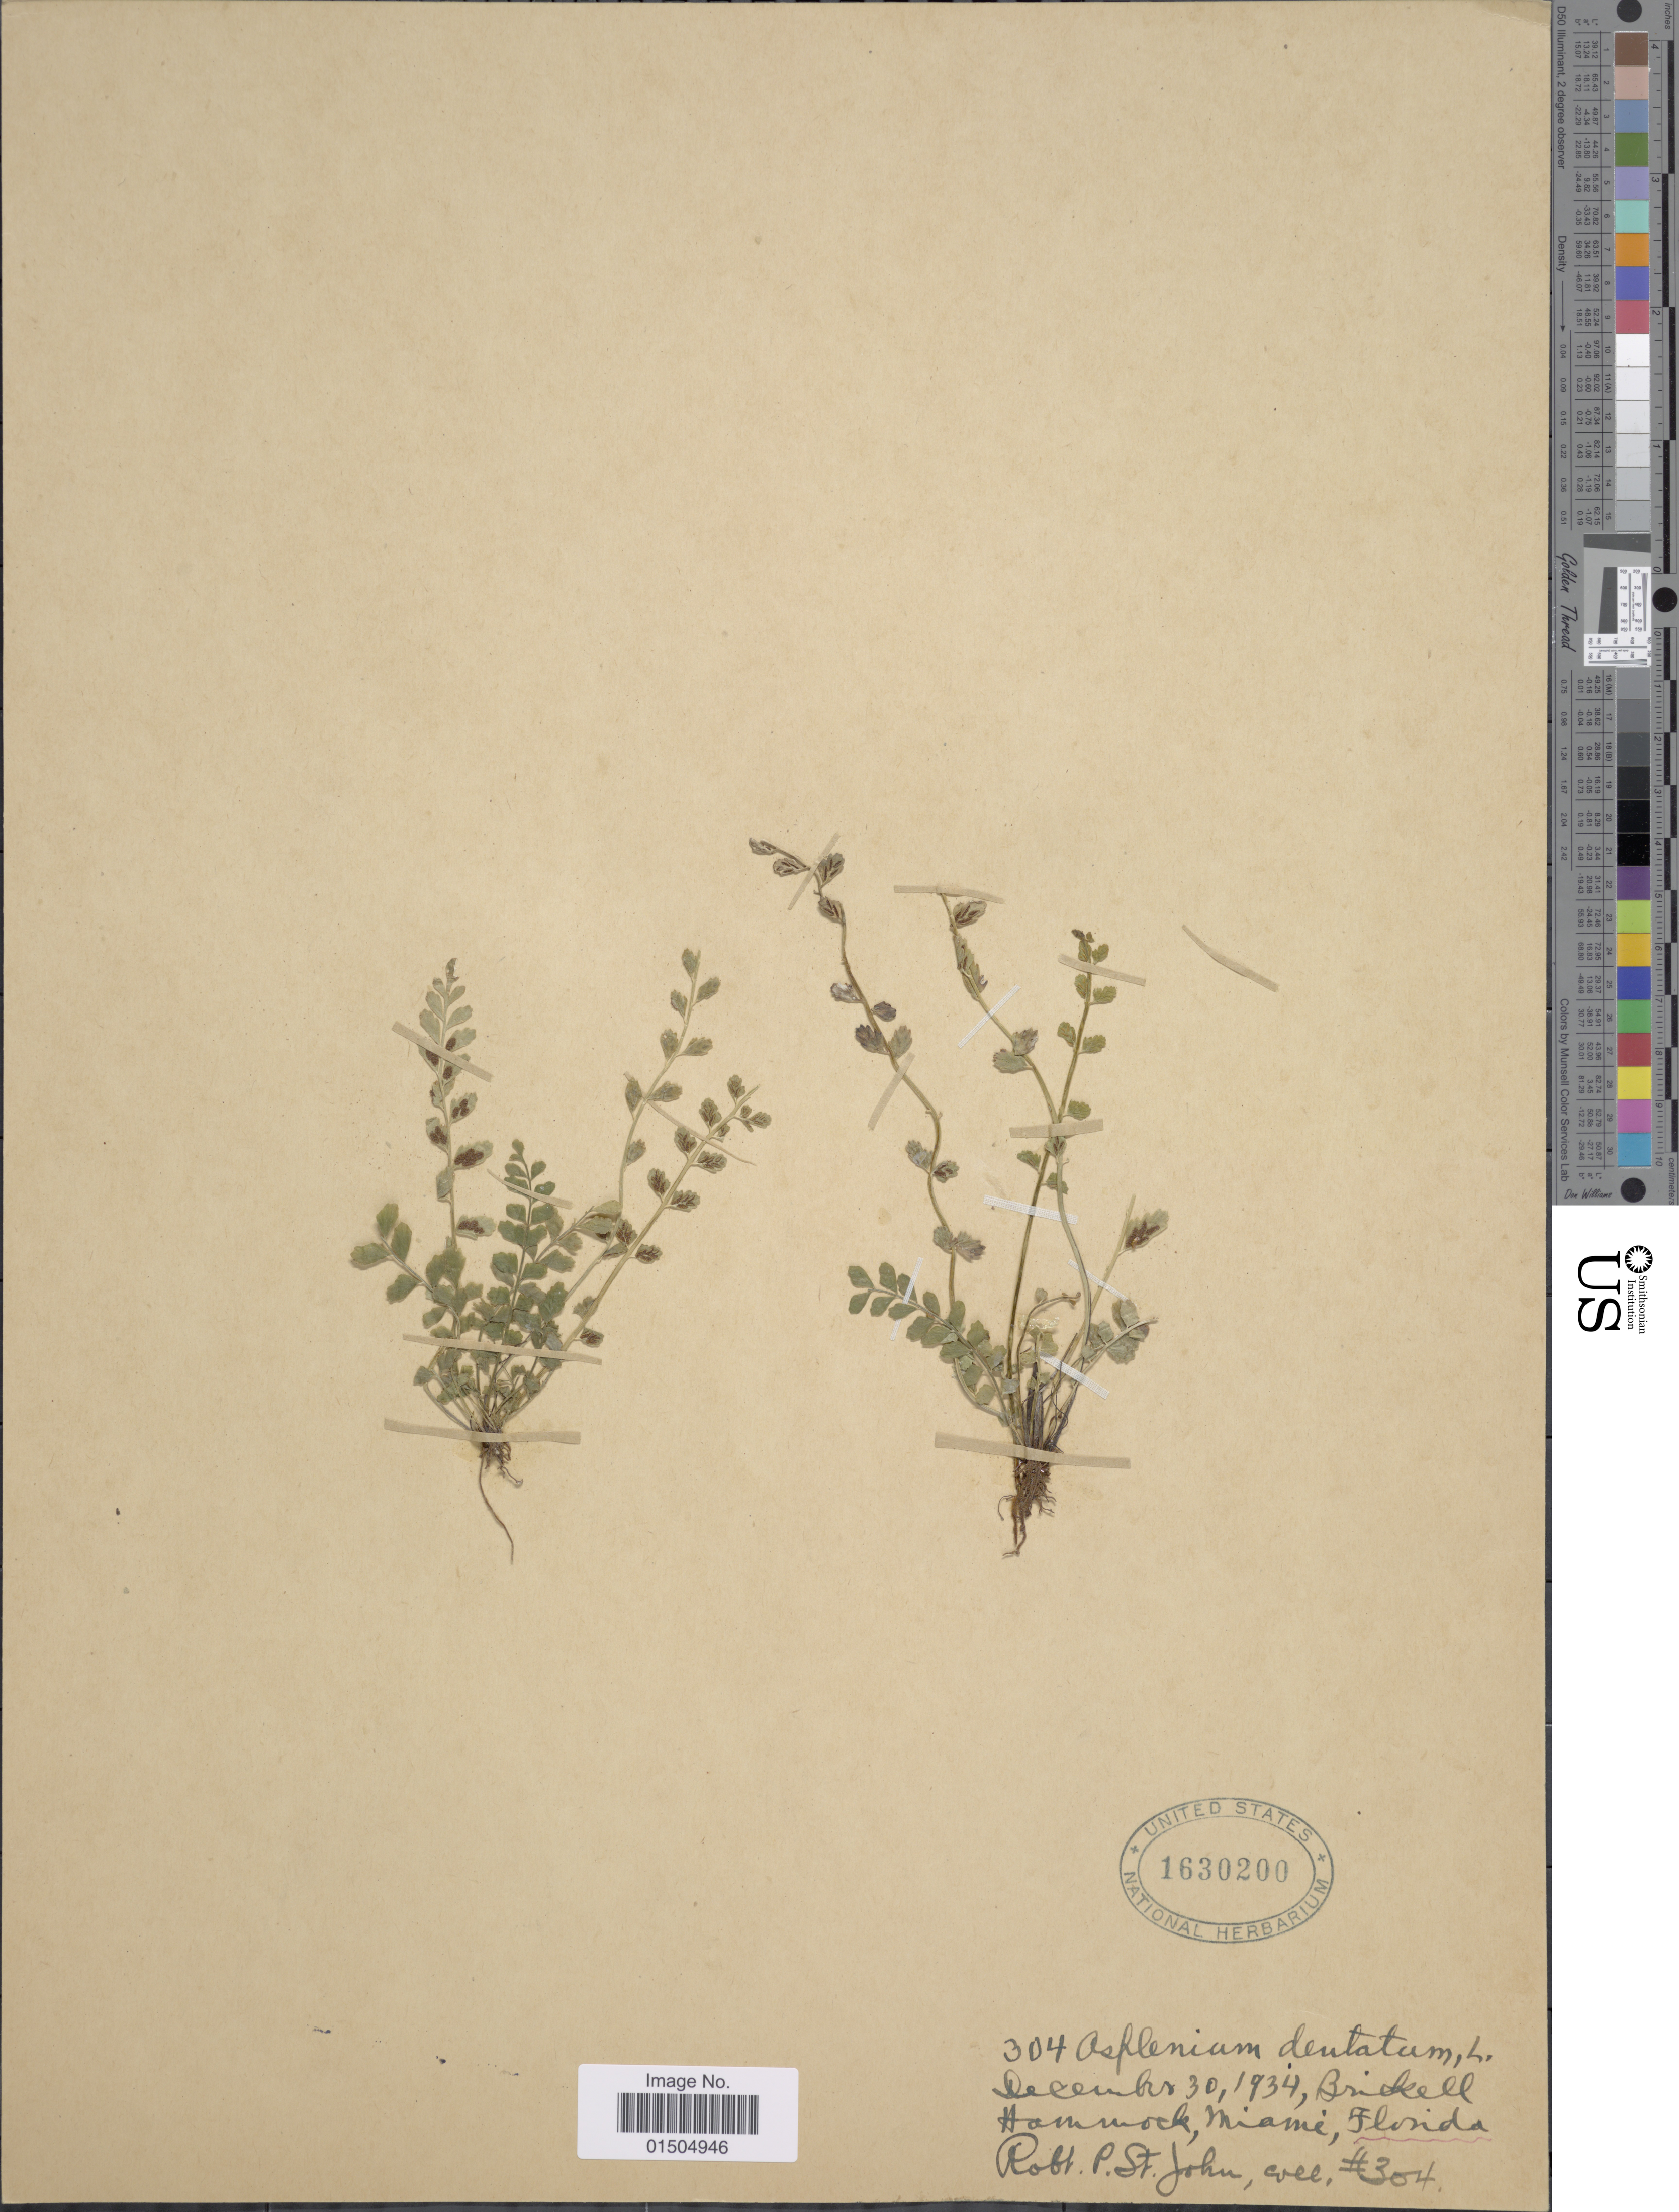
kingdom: Plantae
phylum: Tracheophyta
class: Polypodiopsida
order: Polypodiales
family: Aspleniaceae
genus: Asplenium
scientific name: Asplenium trichomanes-dentatum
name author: L.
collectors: R. P. St. John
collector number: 304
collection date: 1934-12-30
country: United States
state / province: Florida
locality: Brickell Hammock, Miami.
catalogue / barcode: US 1630200